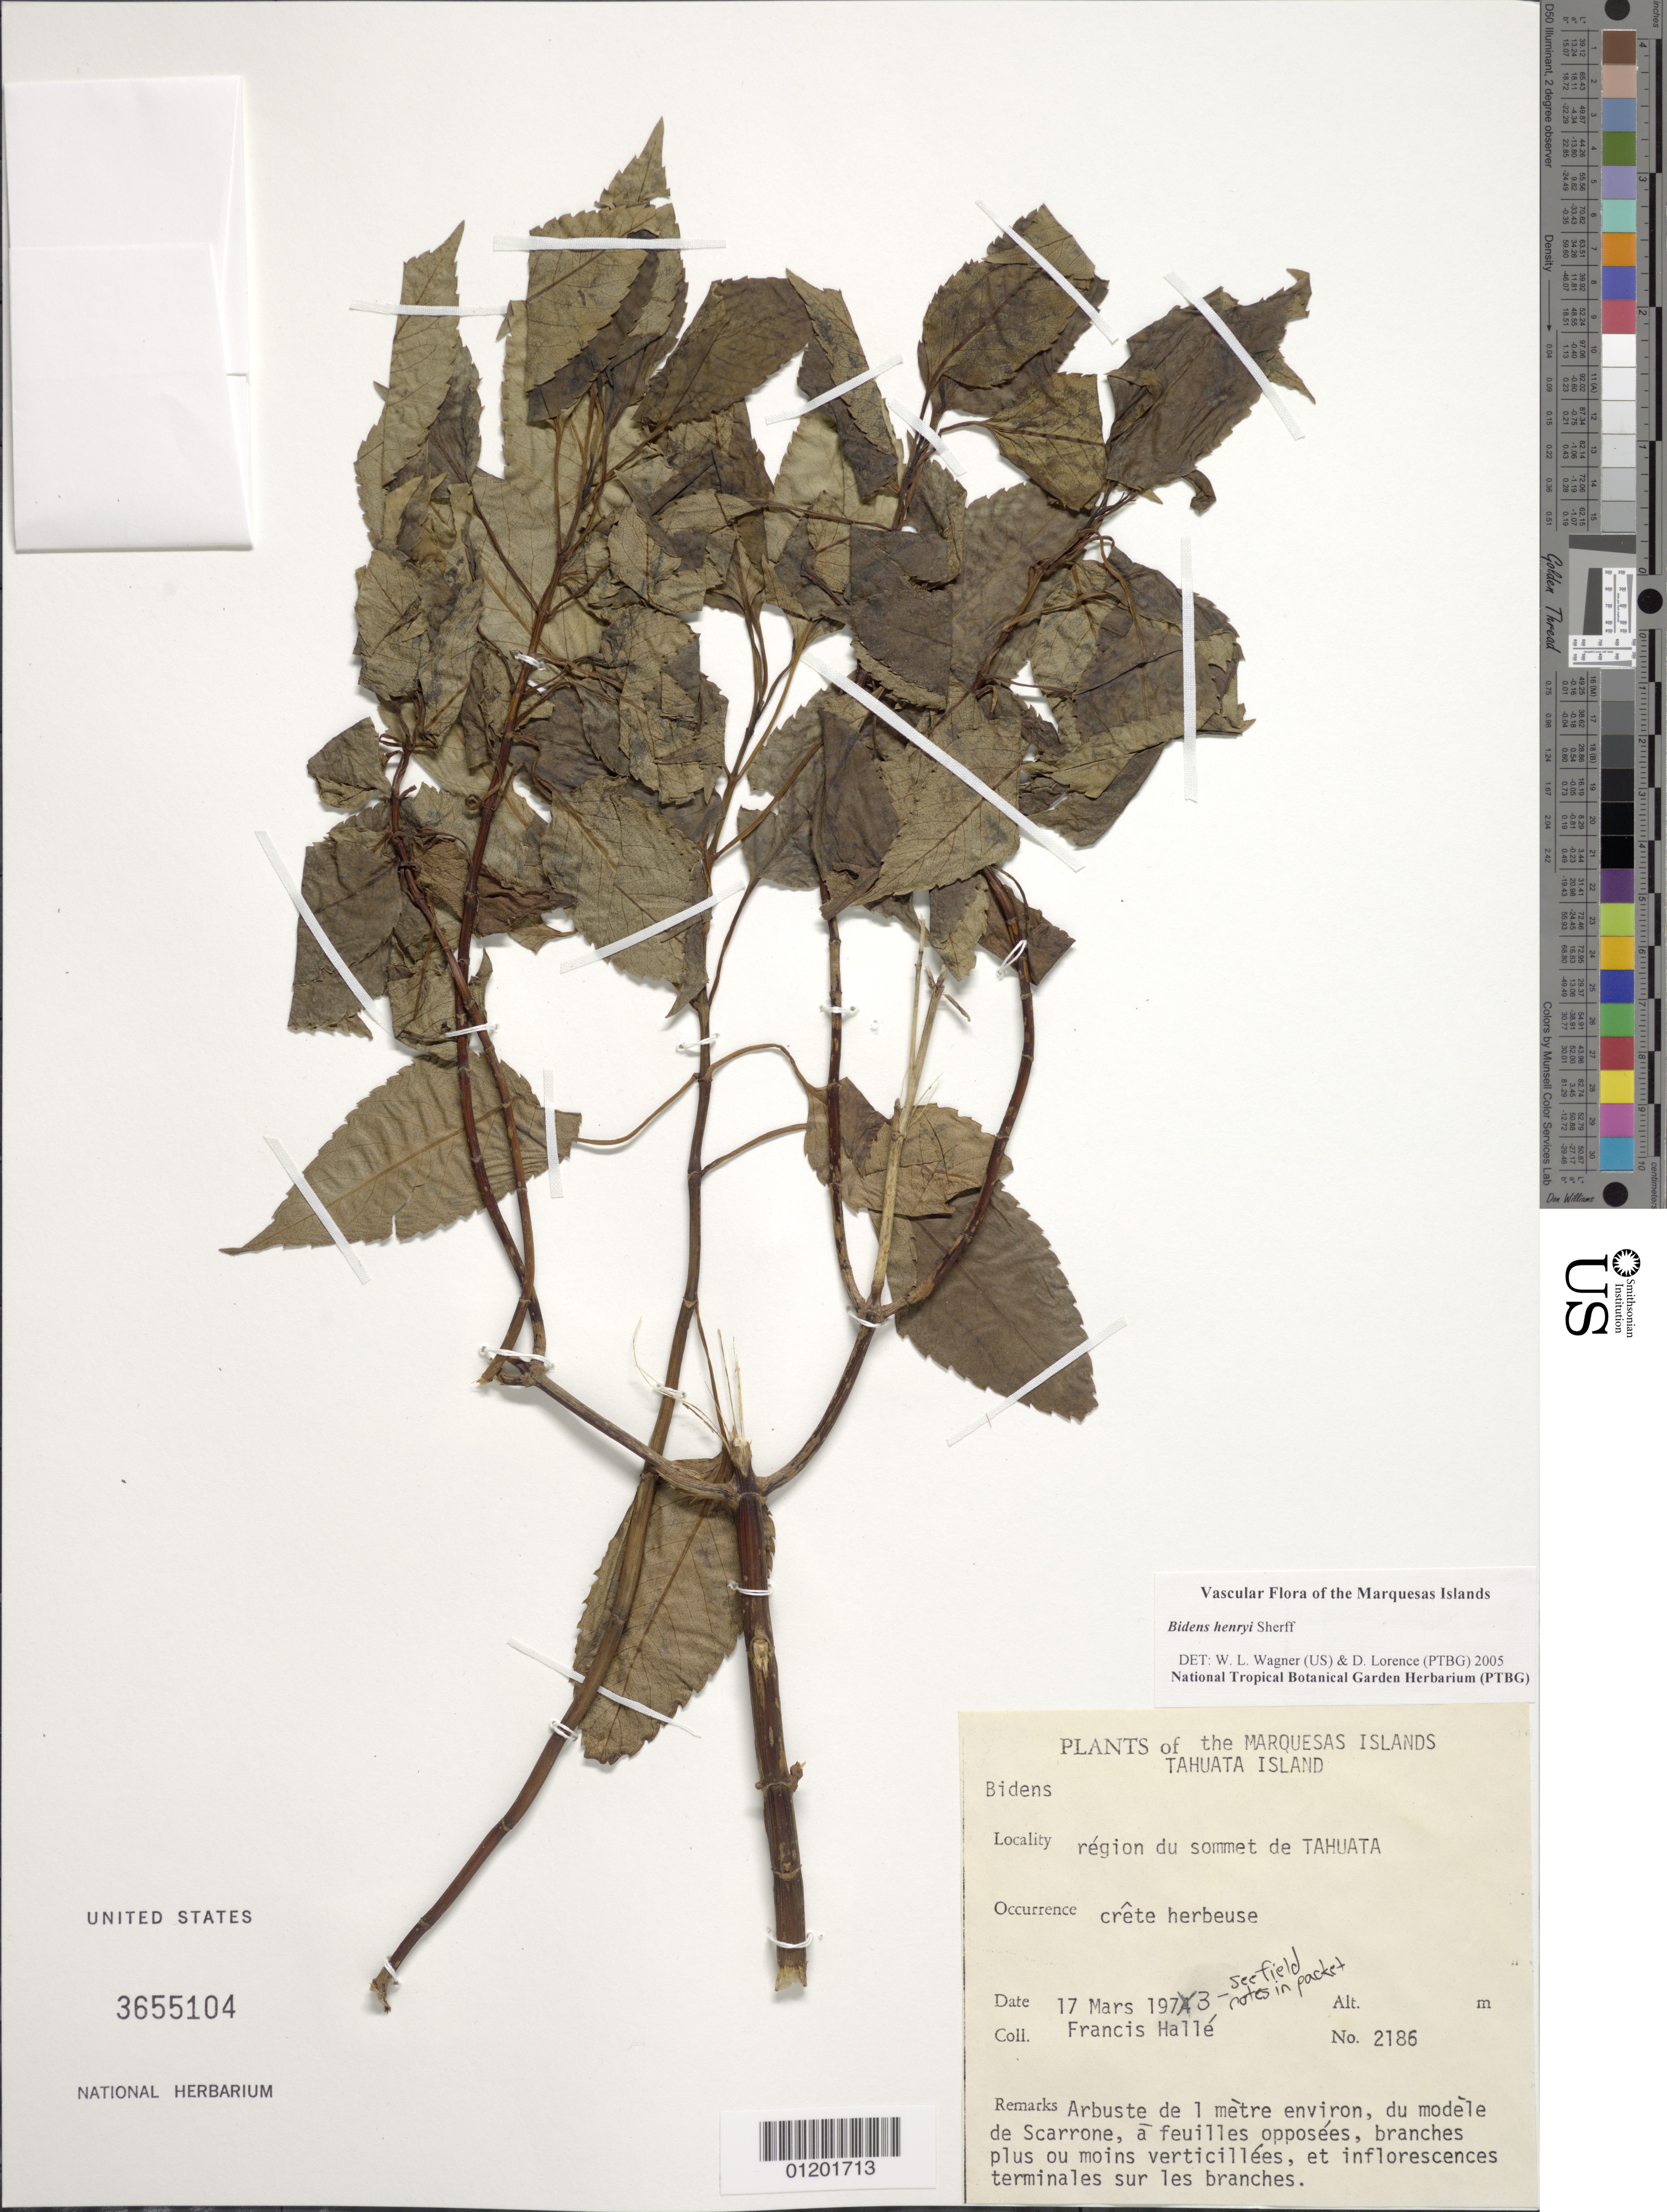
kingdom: Plantae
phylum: Tracheophyta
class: Magnoliopsida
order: Asterales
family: Asteraceae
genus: Bidens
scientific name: Bidens henryi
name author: Sherff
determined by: Wagner, W. L., (BOT), Smithsonian Institution - National Museum of Natural History (UNITED STATES)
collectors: F. Hallé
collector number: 2186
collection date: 1974-03-17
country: French Polynesia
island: Tahuata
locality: Région du sommet de Tahuata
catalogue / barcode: US 3655104